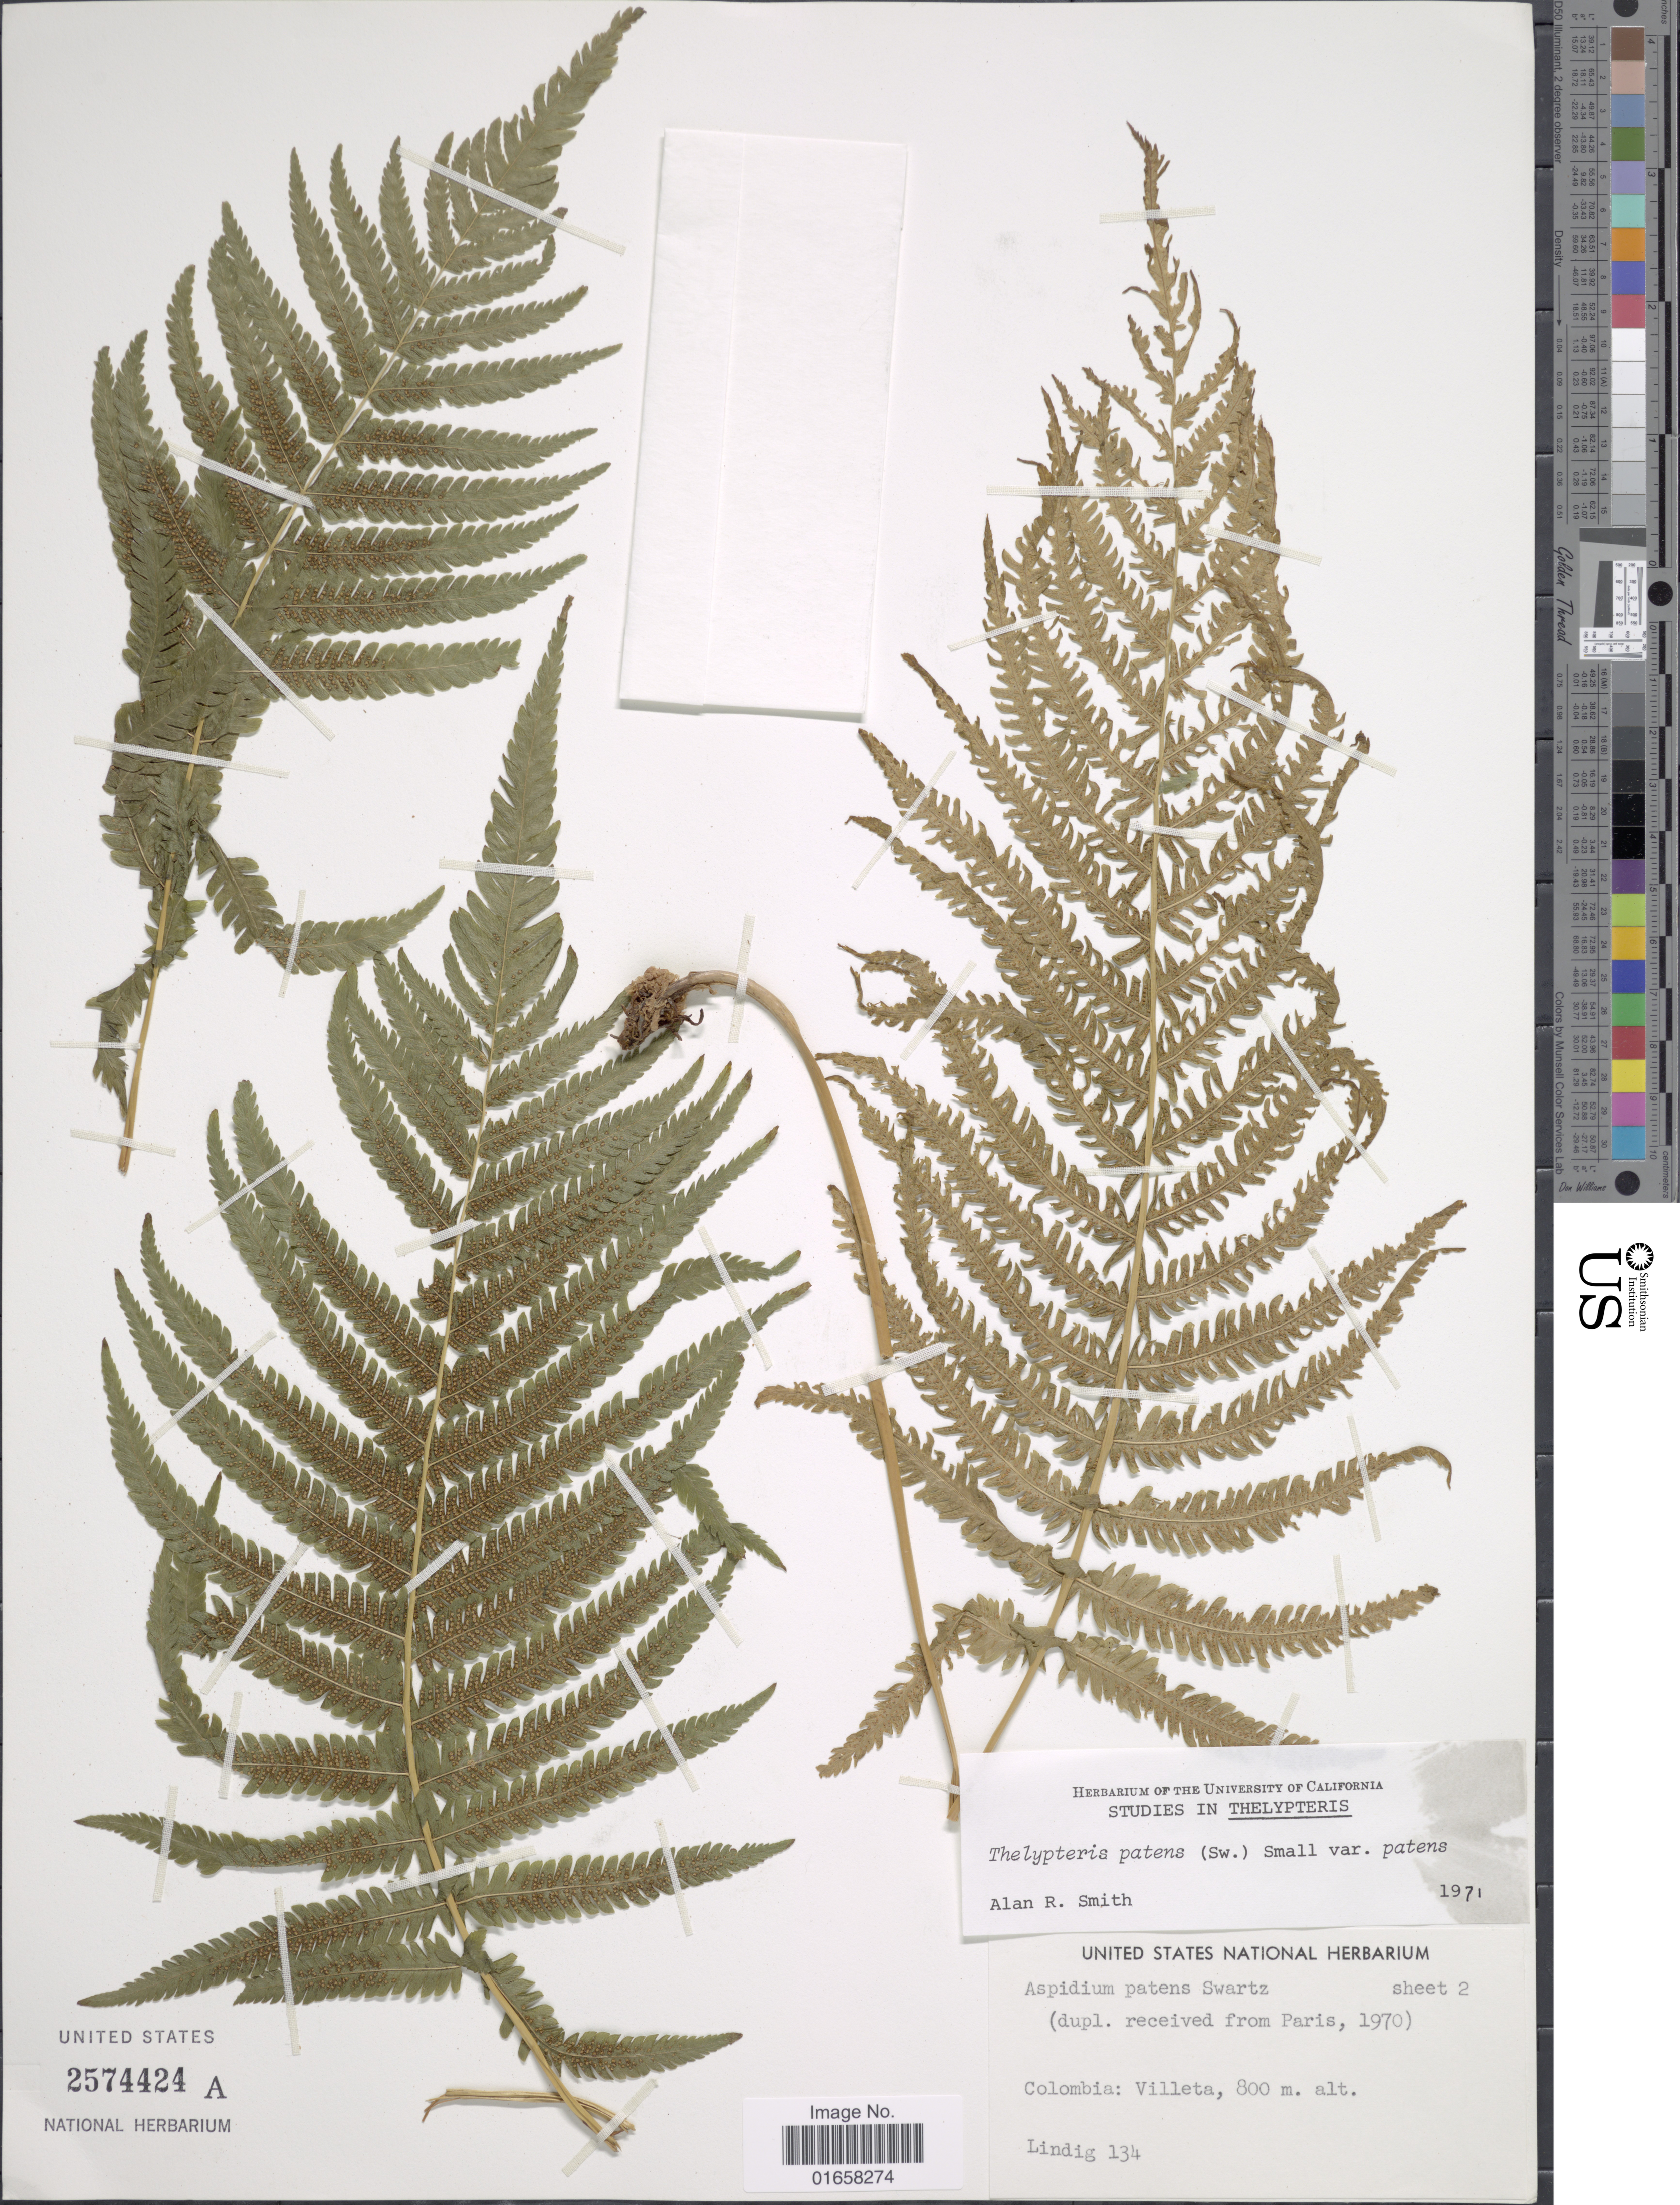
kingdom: Plantae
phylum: Tracheophyta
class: Polypodiopsida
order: Polypodiales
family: Thelypteridaceae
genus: Christella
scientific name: Christella patens var. patens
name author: (Sw.) Holttum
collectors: -. Lindig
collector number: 134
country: Colombia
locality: Villeta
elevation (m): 800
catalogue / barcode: US 2574424A